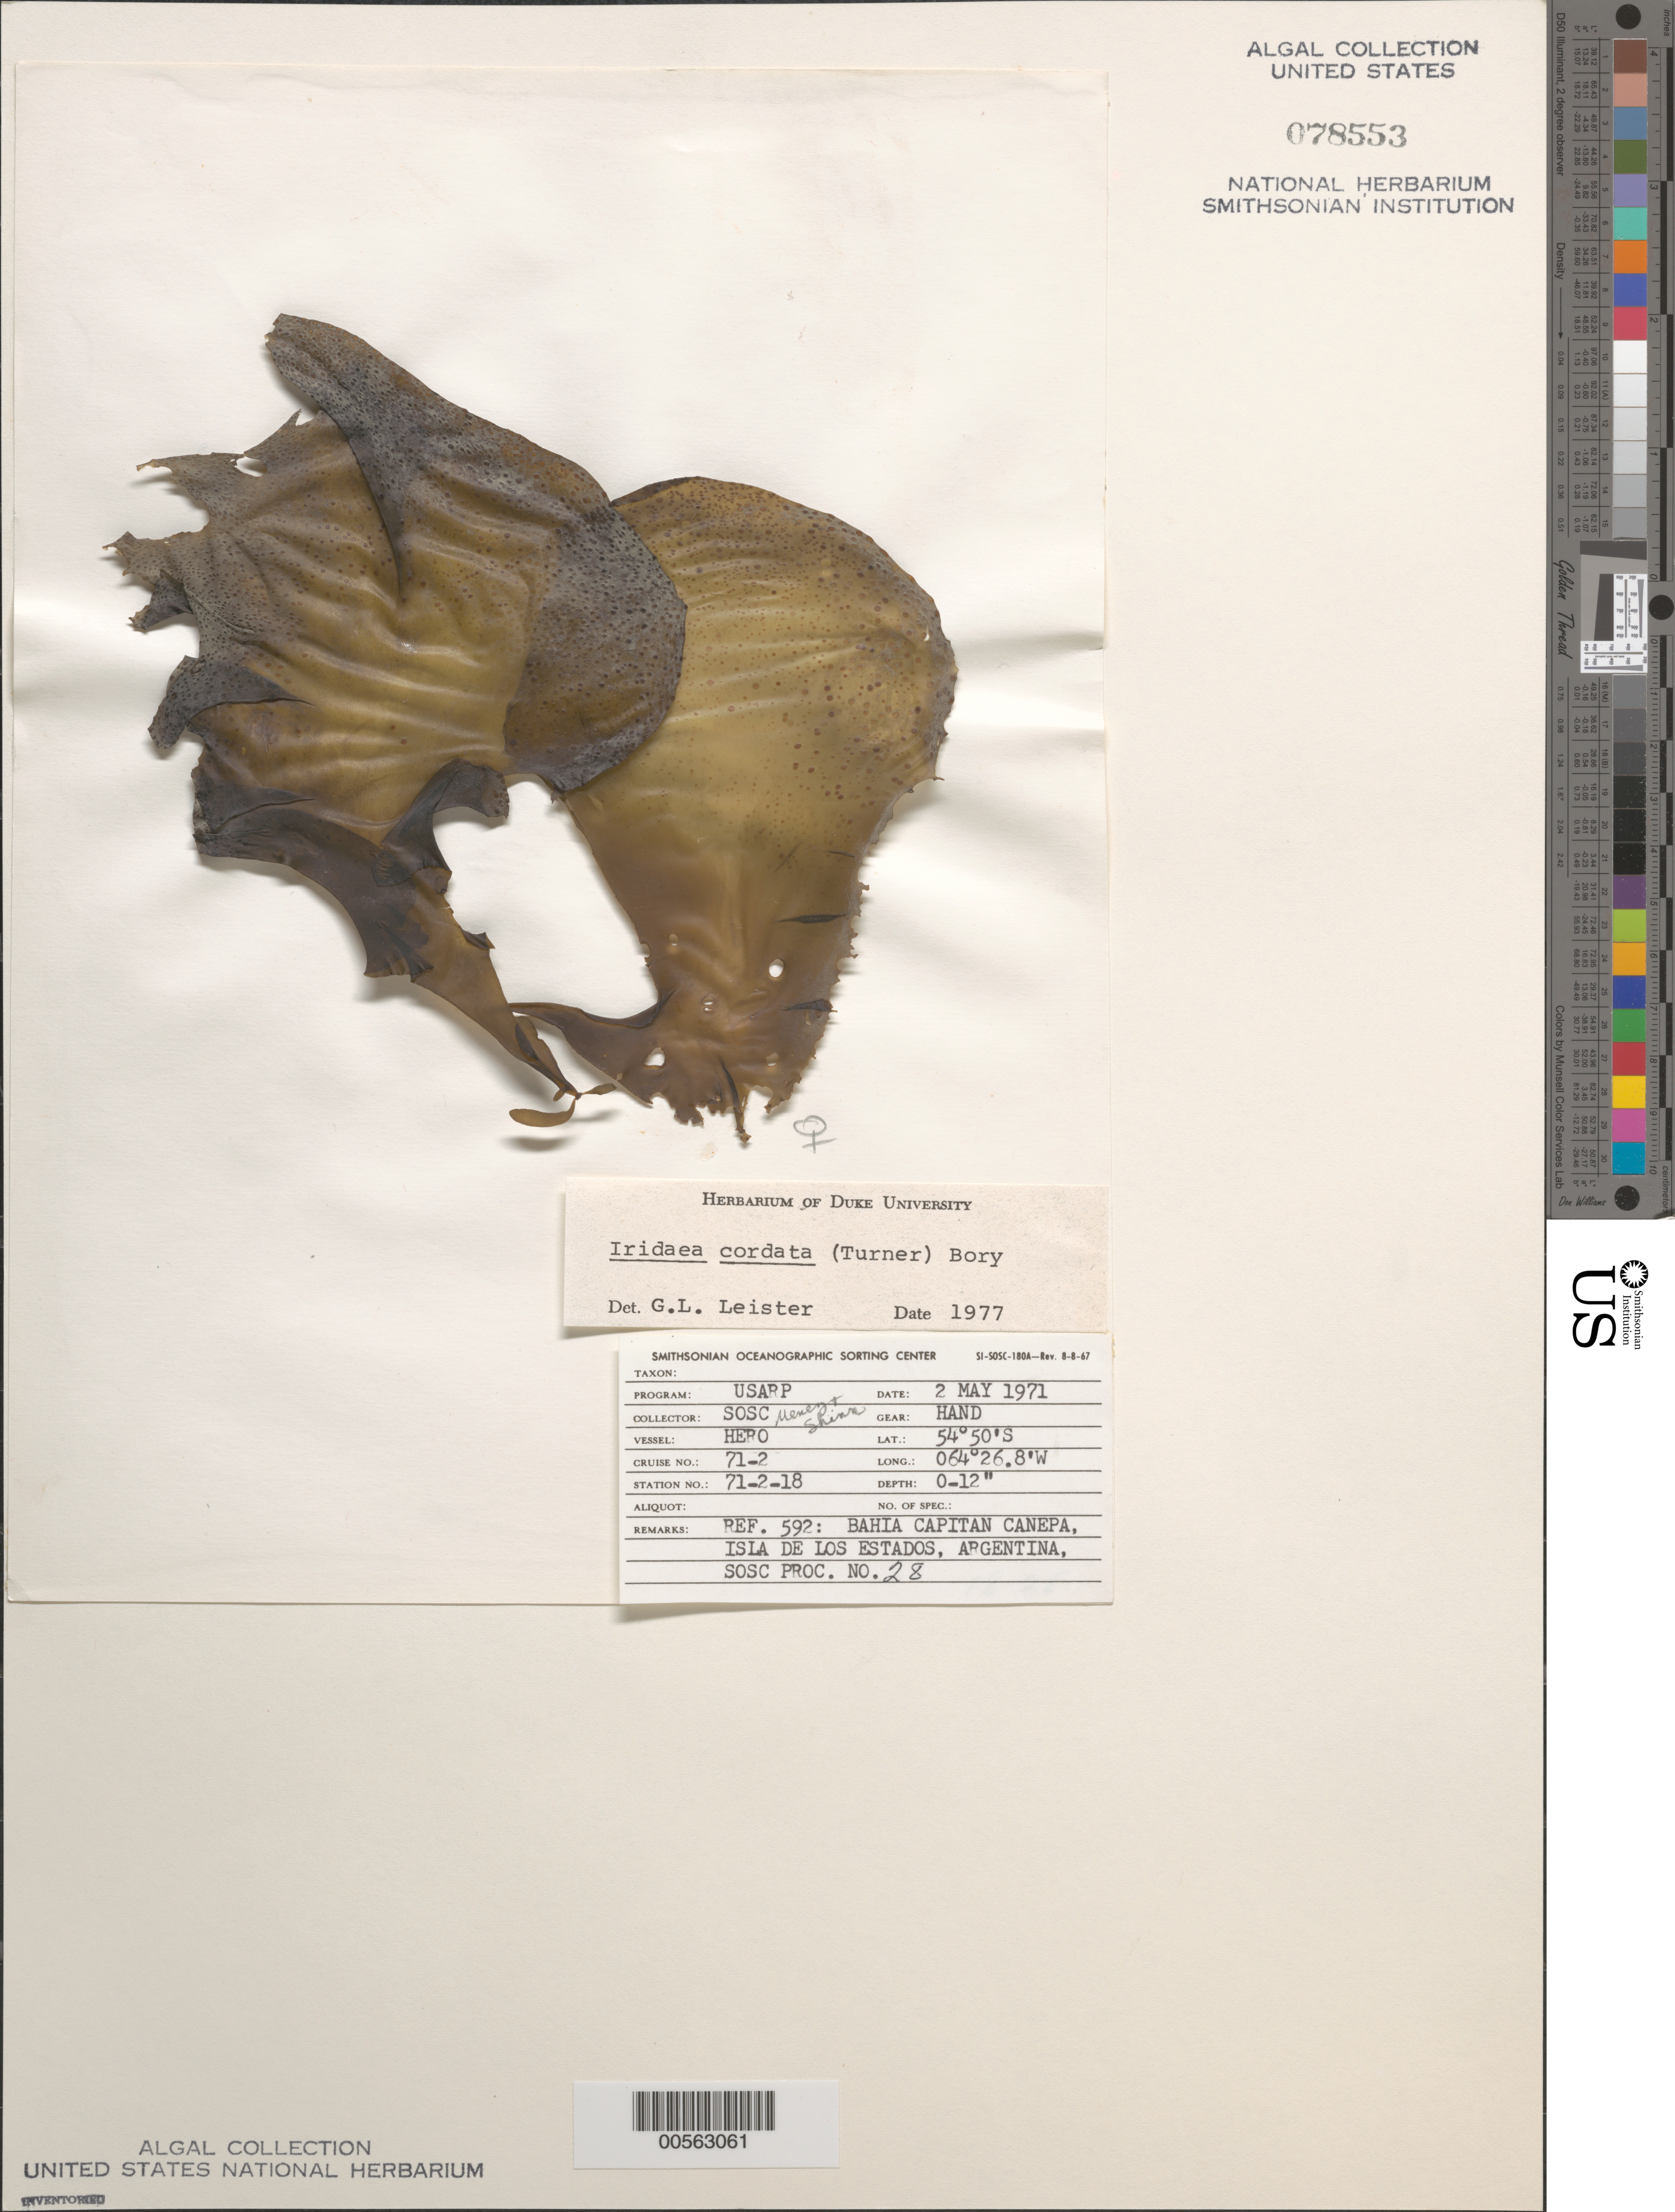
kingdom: Plantae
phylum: Rhodophyta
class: Florideophyceae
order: Gigartinales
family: Gigartinaceae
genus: Iridaea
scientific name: Iridaea cordata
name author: (Turner) Bory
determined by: Leister, G. L.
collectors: Meñez & -. Shinn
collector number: Station 71-2-18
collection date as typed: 02 May 1971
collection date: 1971-05-02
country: Argentina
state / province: Tierra del Fuego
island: Isla de los Estados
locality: Bahia Capitan Canepa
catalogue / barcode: US 78553